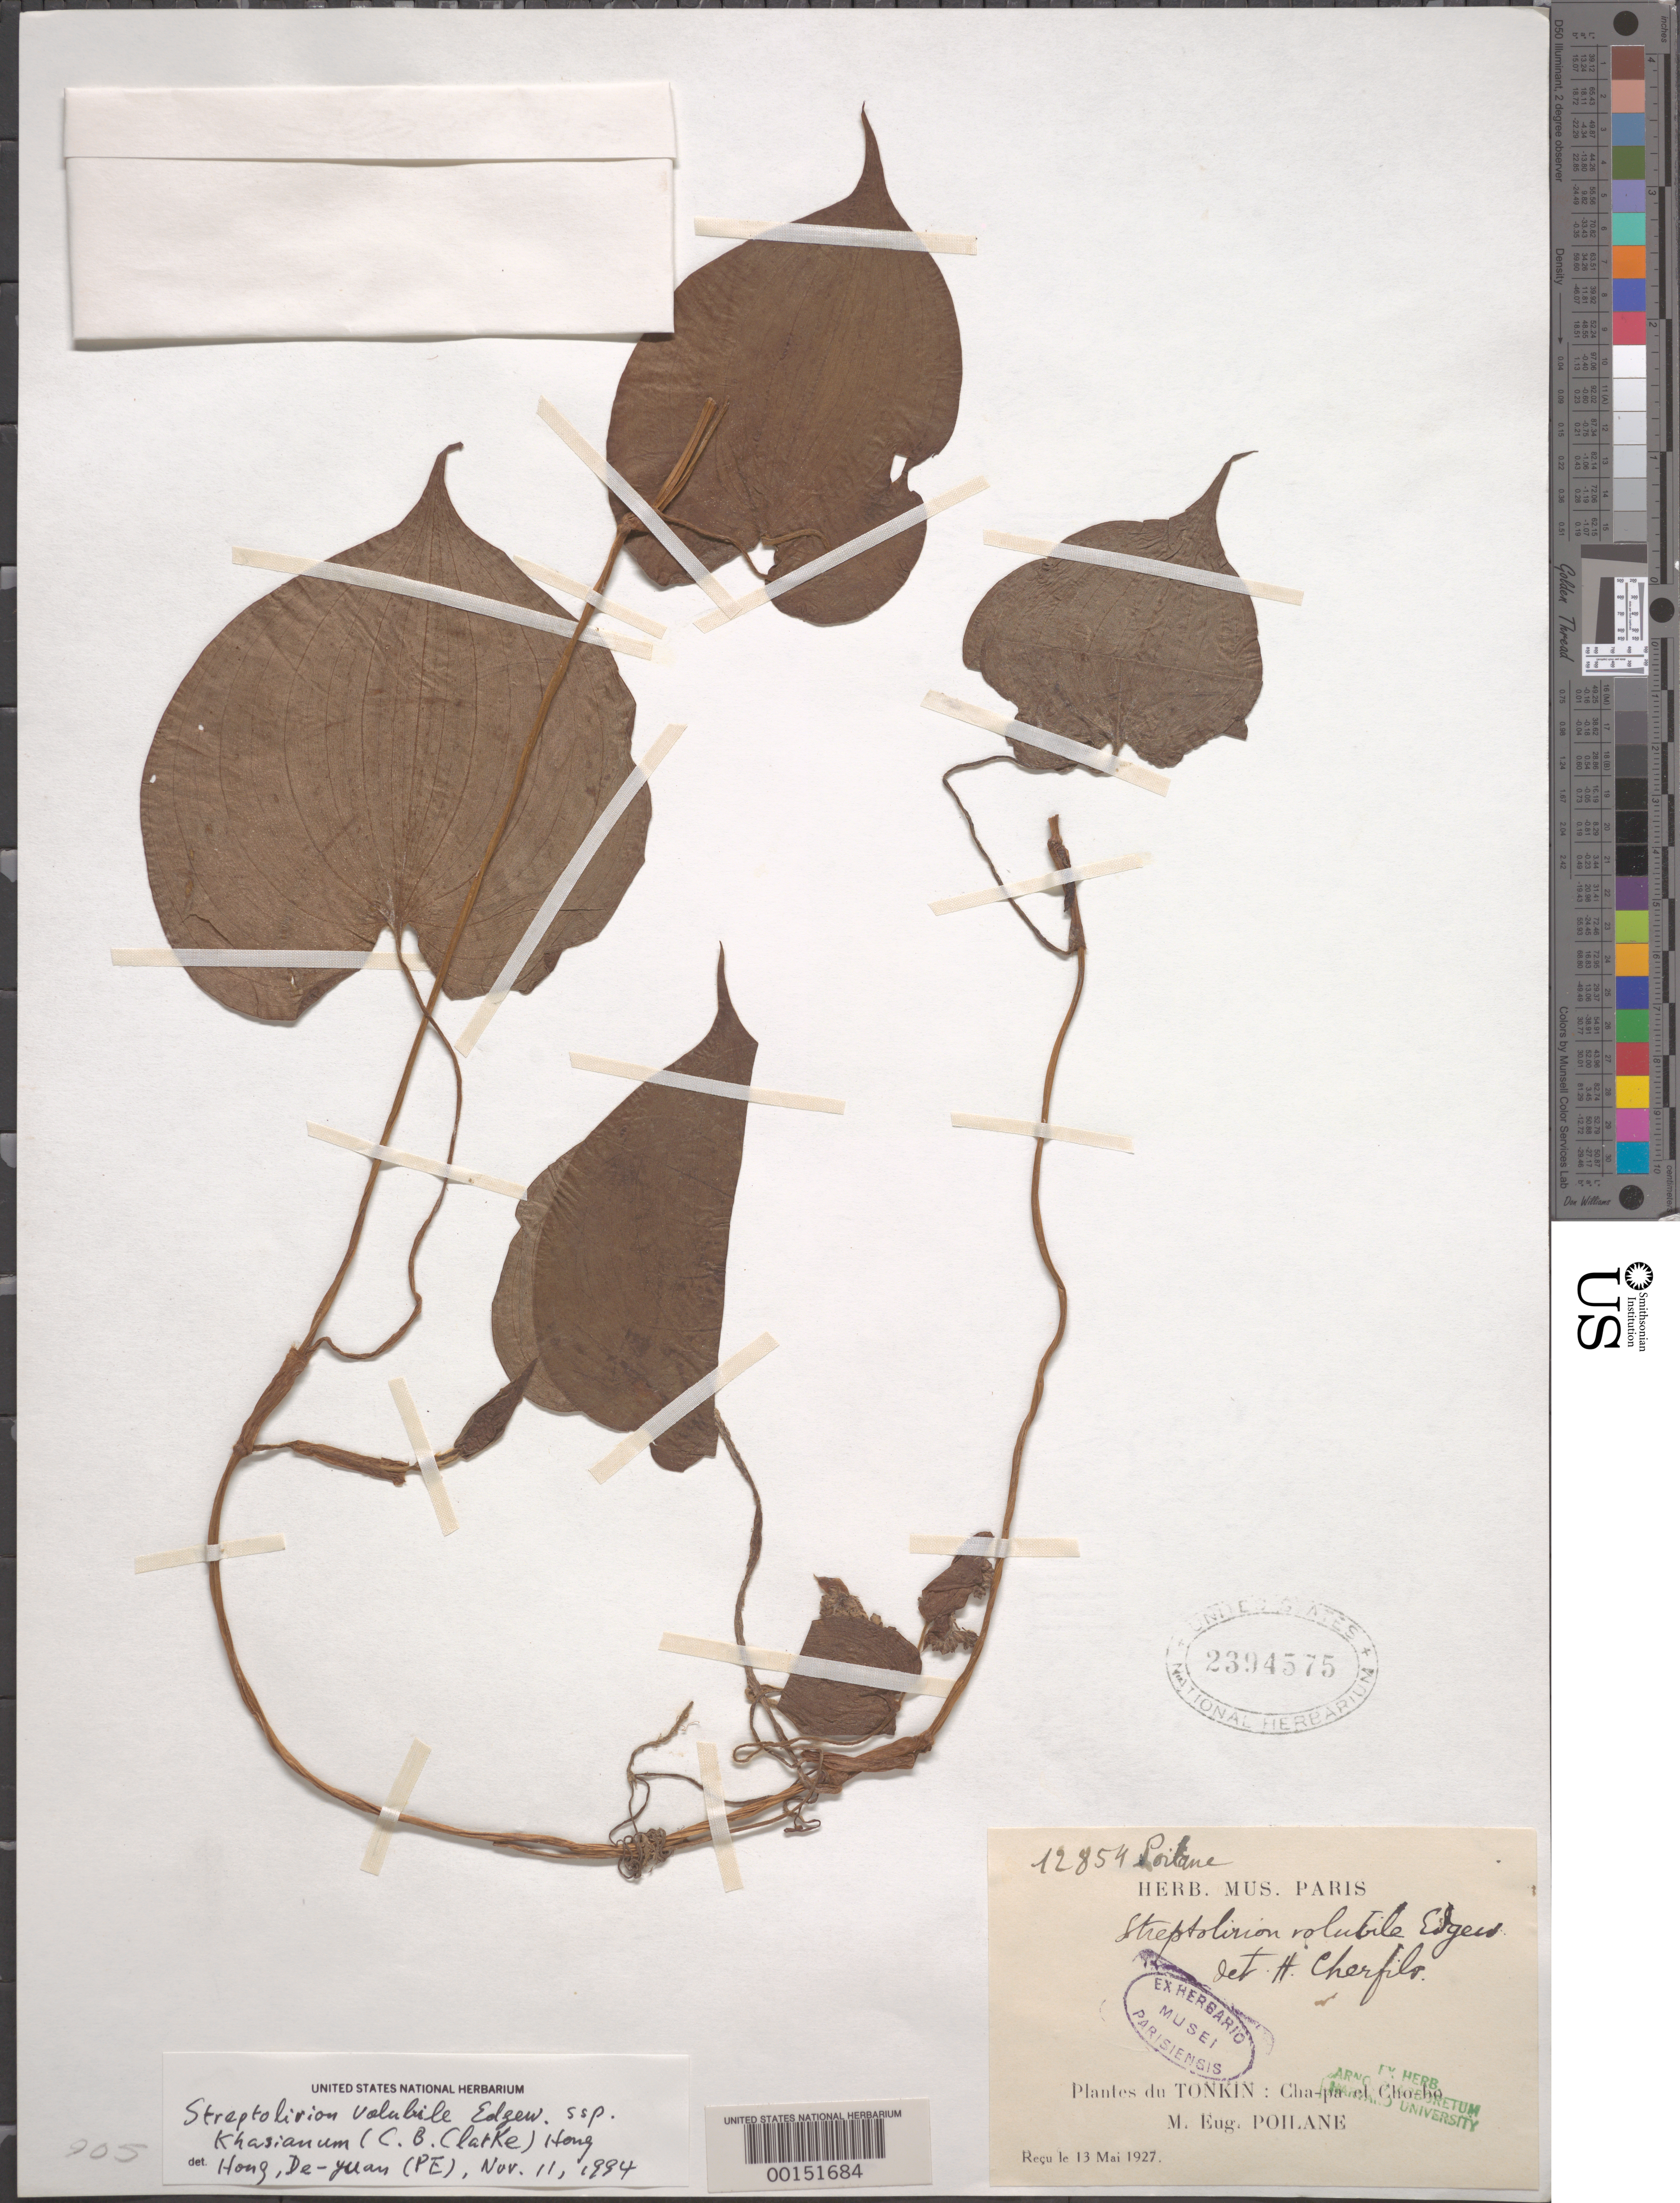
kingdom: Plantae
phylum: Tracheophyta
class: Liliopsida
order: Commelinales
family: Commelinaceae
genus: Streptolirion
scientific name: Streptolirion volubile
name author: Edgew.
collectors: E. Poilane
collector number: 12854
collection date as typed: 13 May 1927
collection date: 1927-05-13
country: Vietnam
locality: Cha-pael cho-ho, tonkin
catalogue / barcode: US 2394575